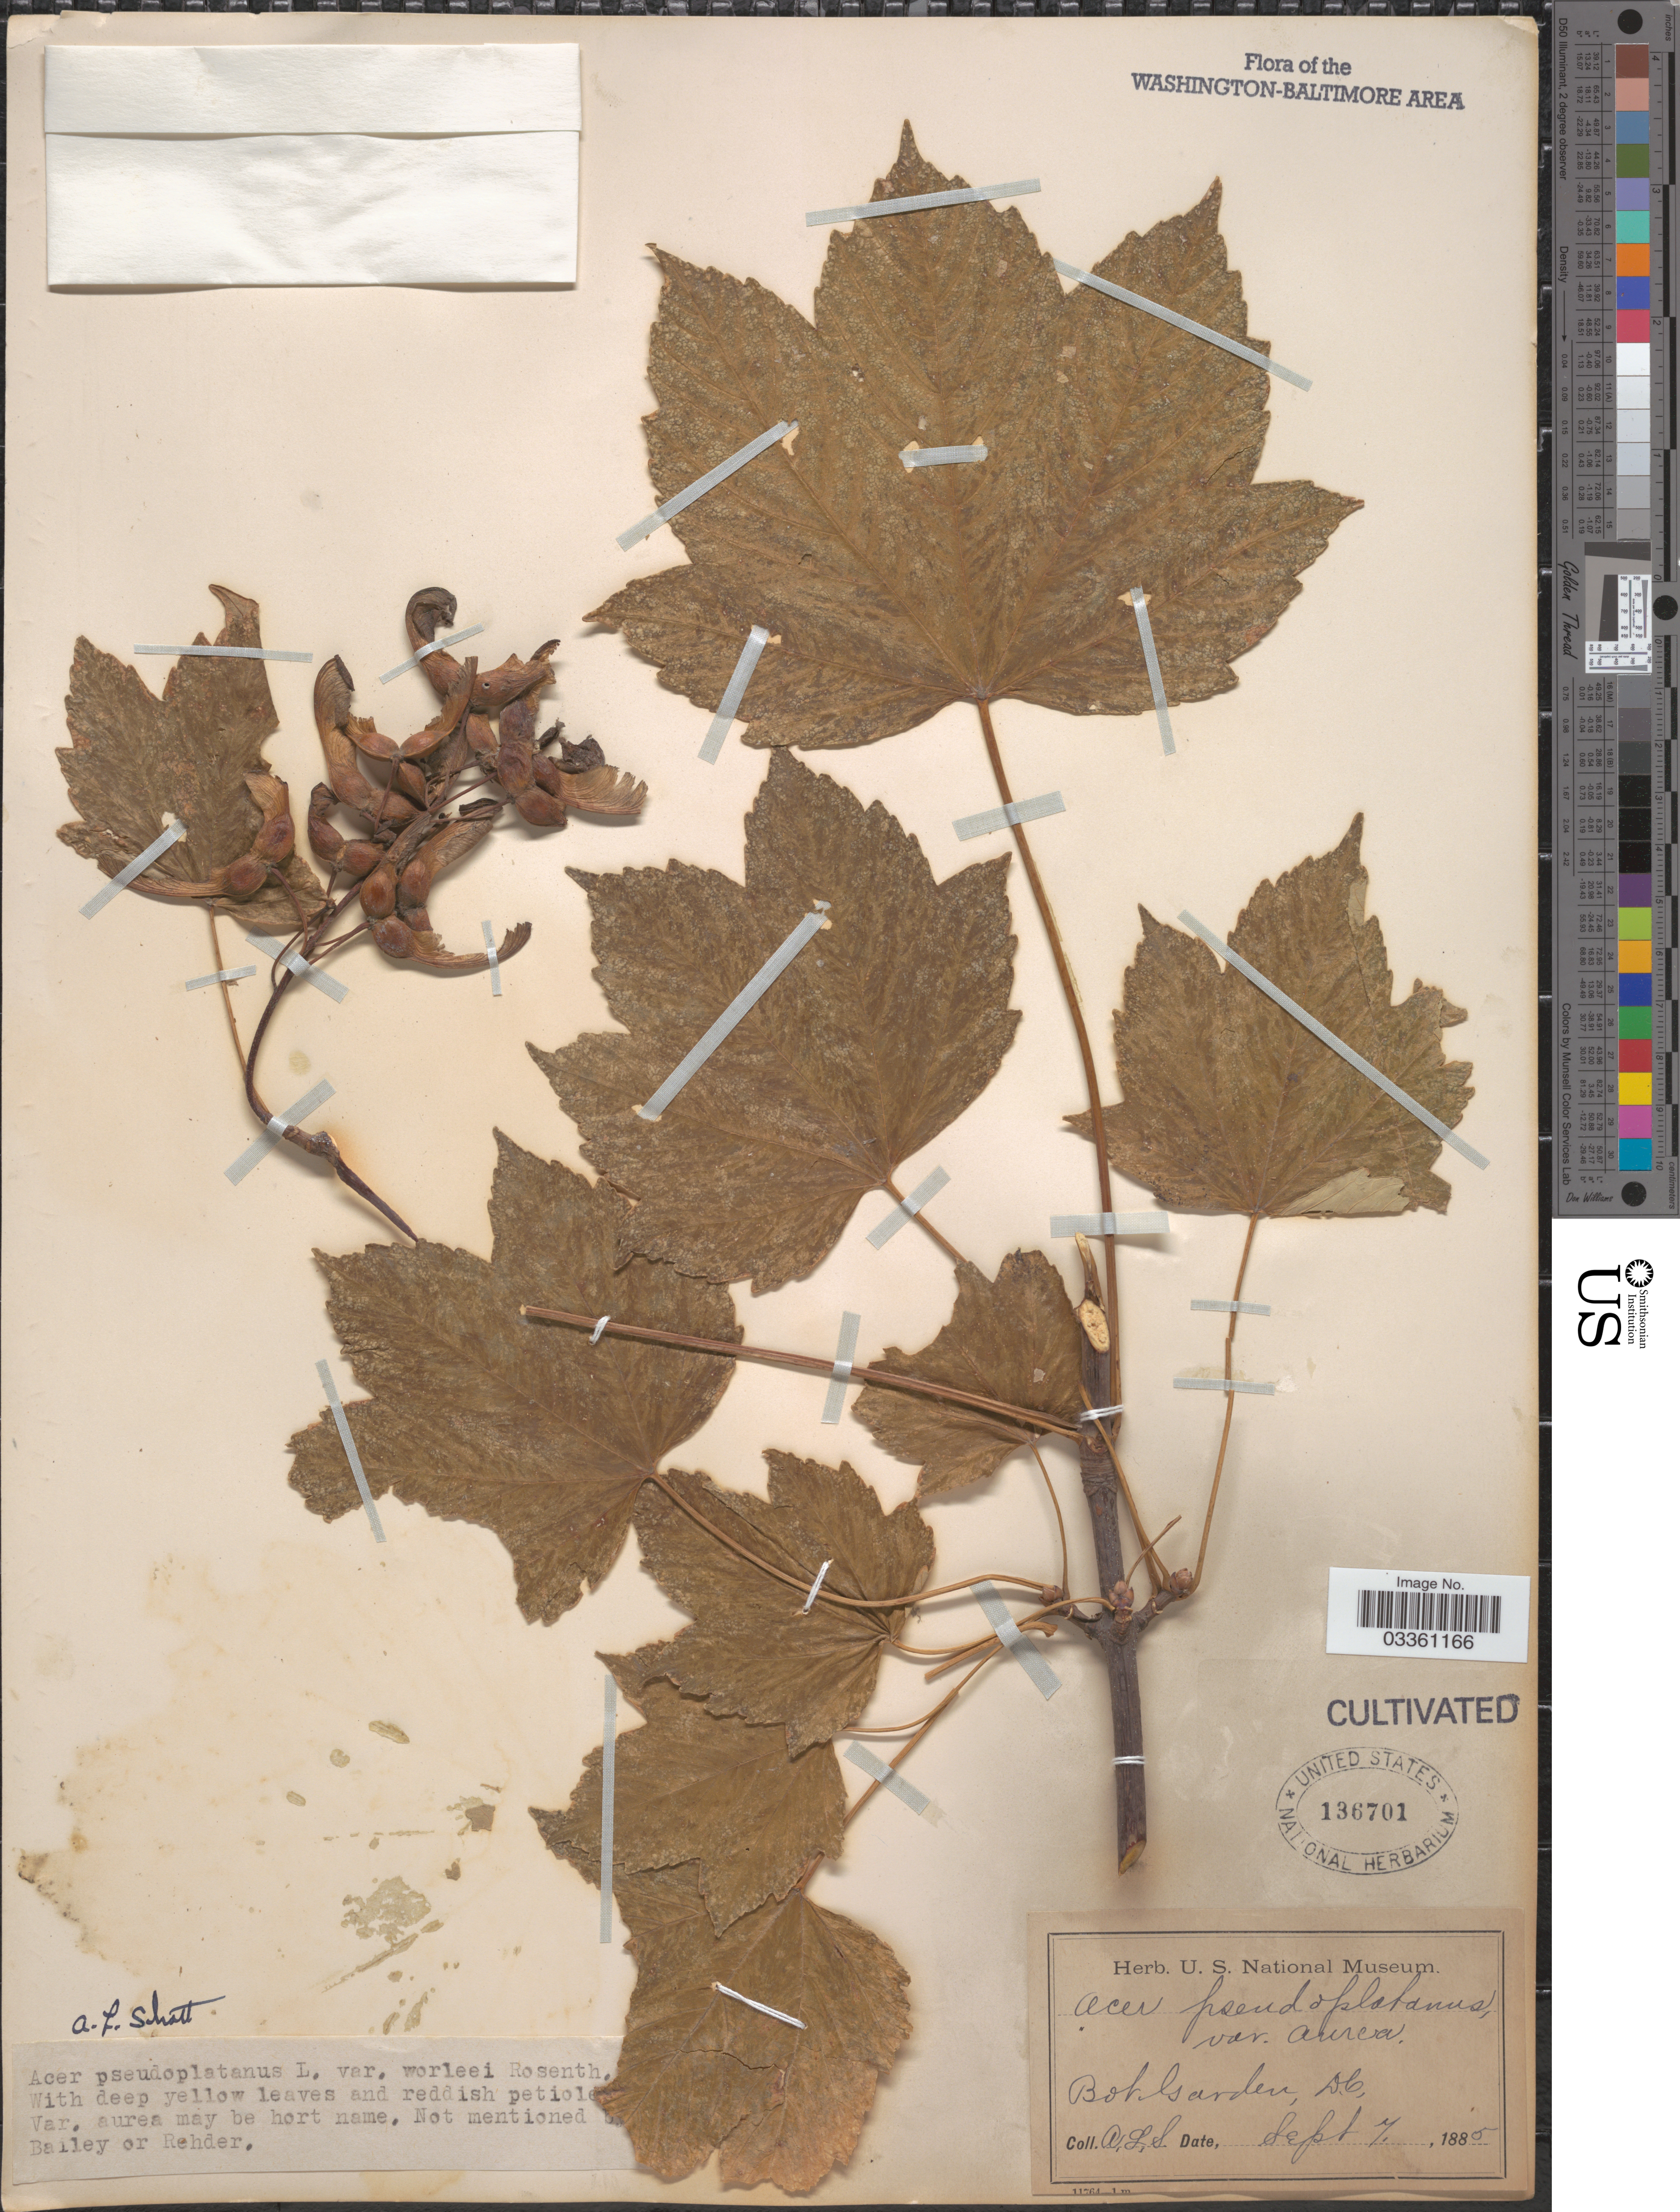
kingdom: Plantae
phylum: Tracheophyta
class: Magnoliopsida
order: Sapindales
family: Sapindaceae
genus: Acer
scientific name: Acer pseudoplatanus var. worleei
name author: Dippel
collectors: A. L. Schott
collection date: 1885-09-07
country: United States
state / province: District of Columbia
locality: Bot. Garden, D.C.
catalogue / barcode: US 136701